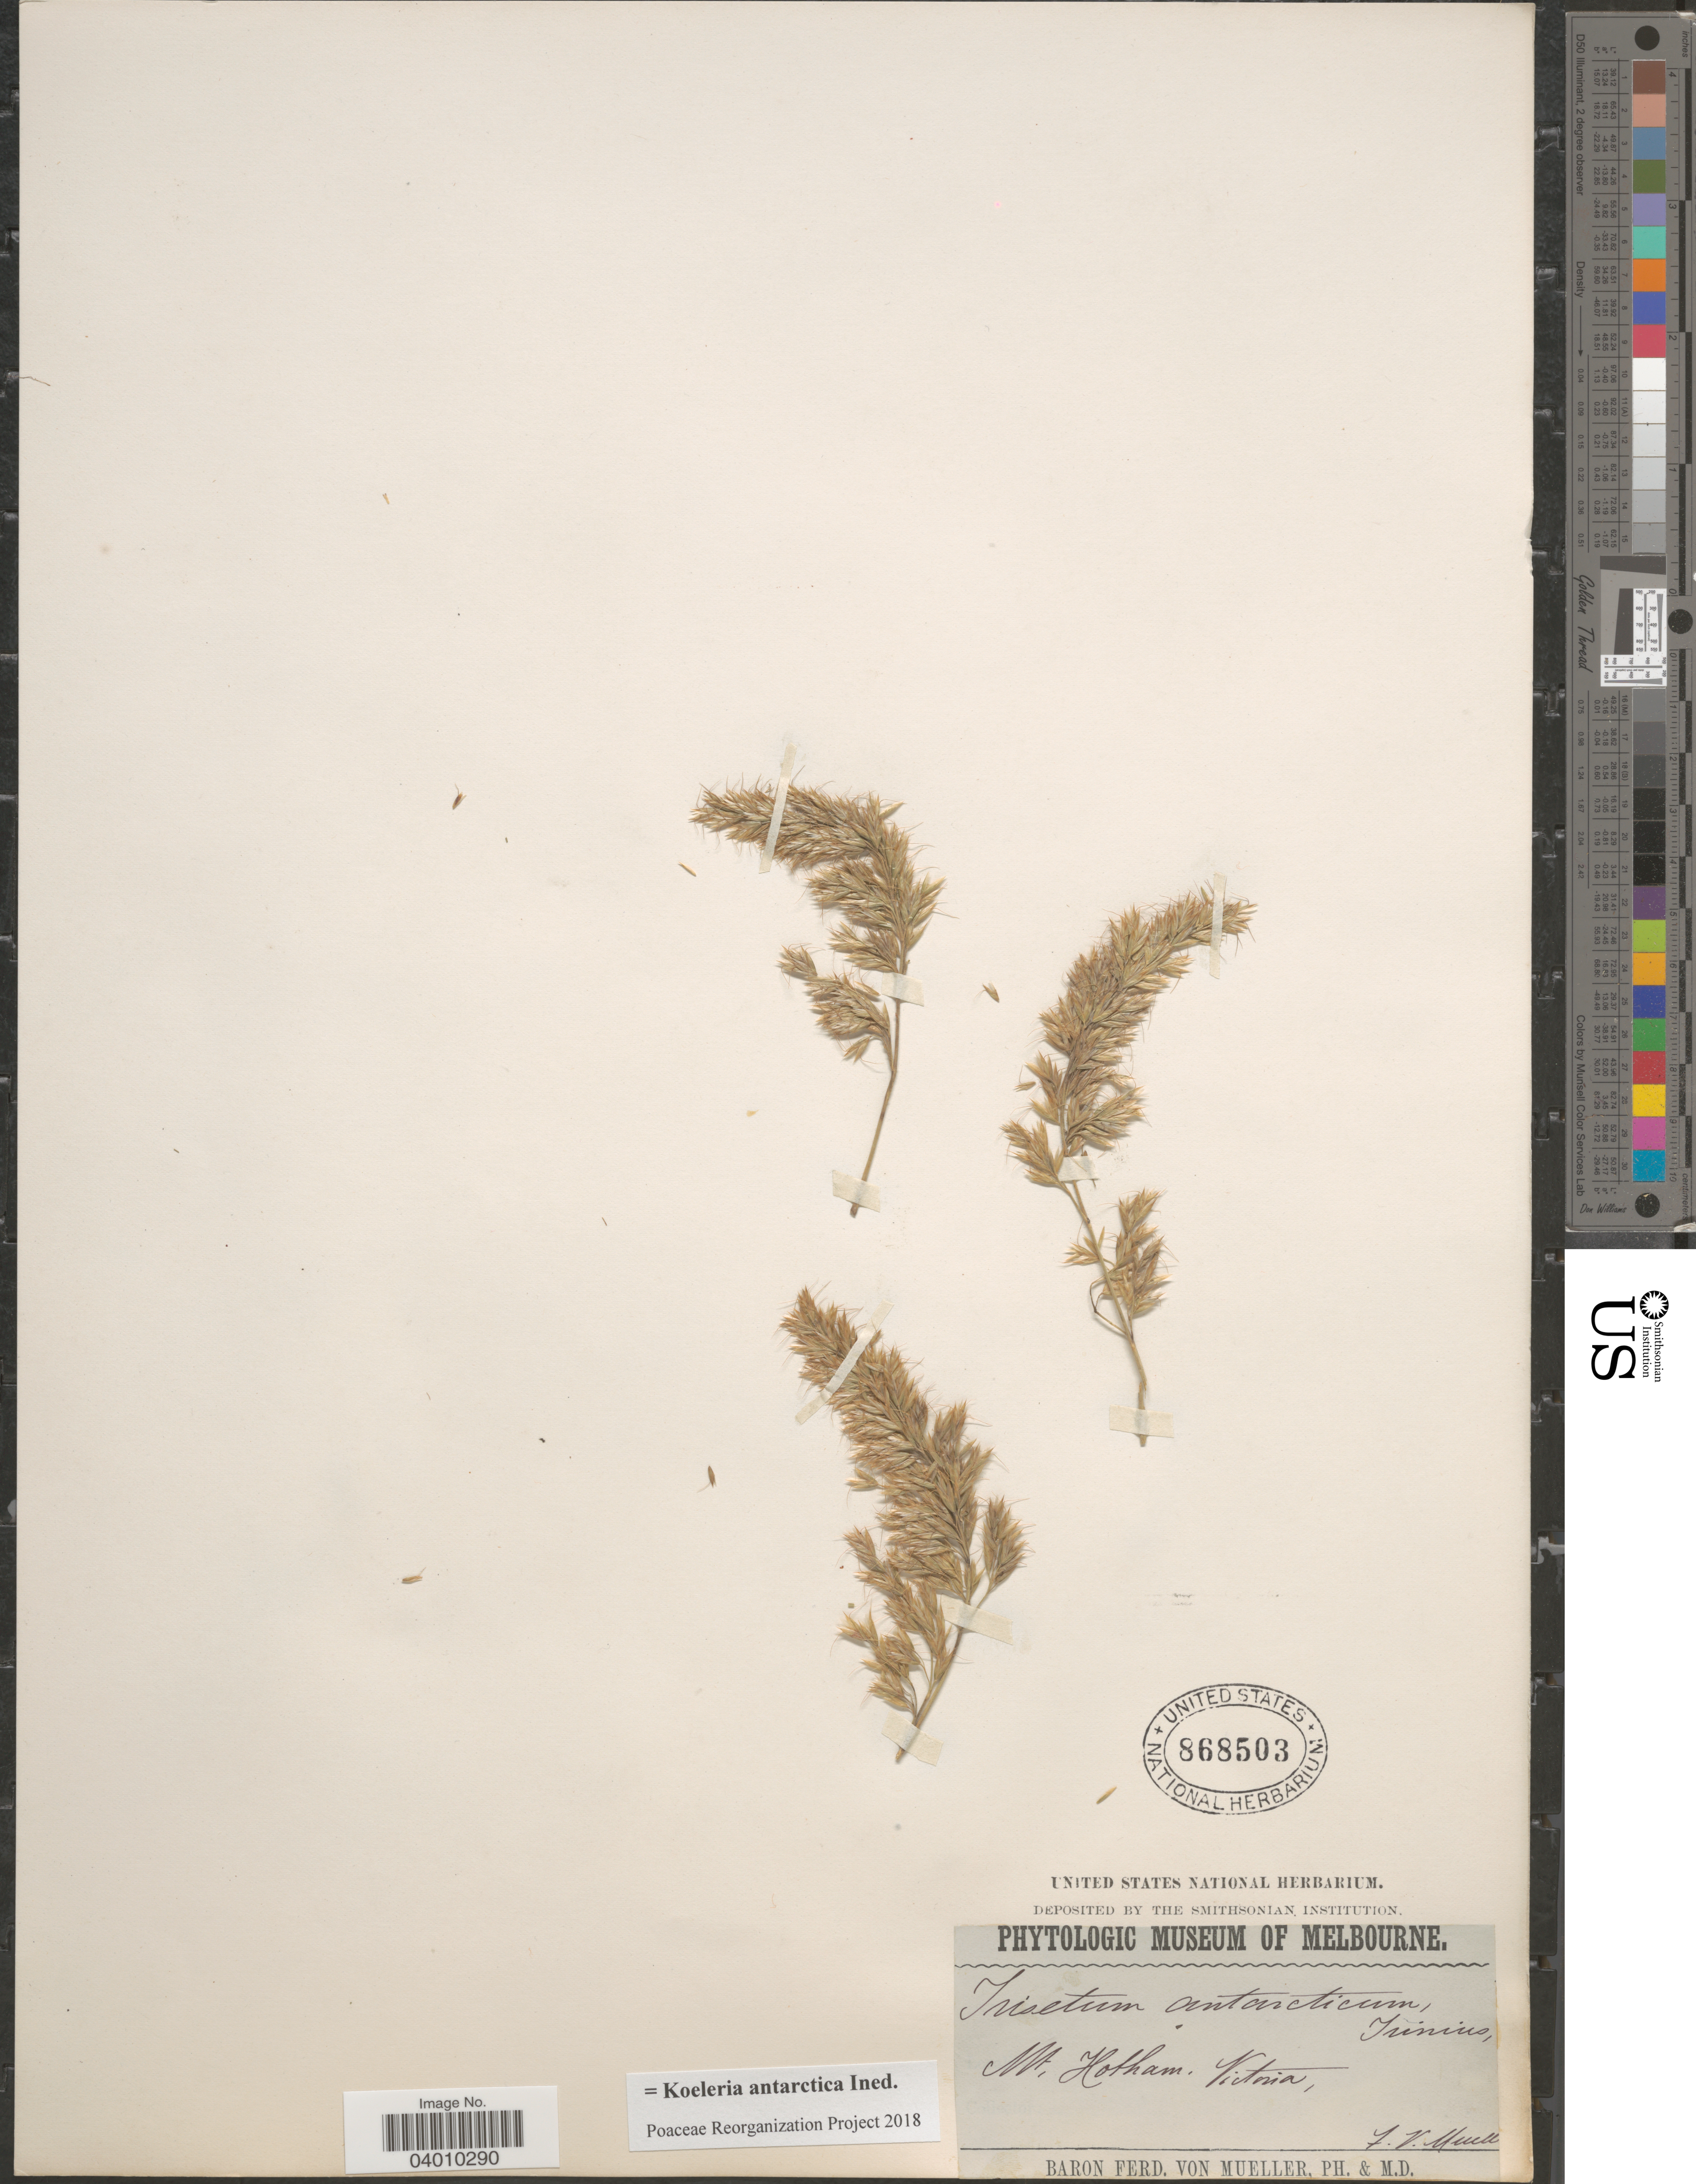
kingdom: Plantae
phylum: Tracheophyta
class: Liliopsida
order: Poales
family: Poaceae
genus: Koeleria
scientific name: Koeleria antarctica ined.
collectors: F. Mueller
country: Australia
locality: Mt. Hotham, Victoria.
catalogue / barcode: US 868503